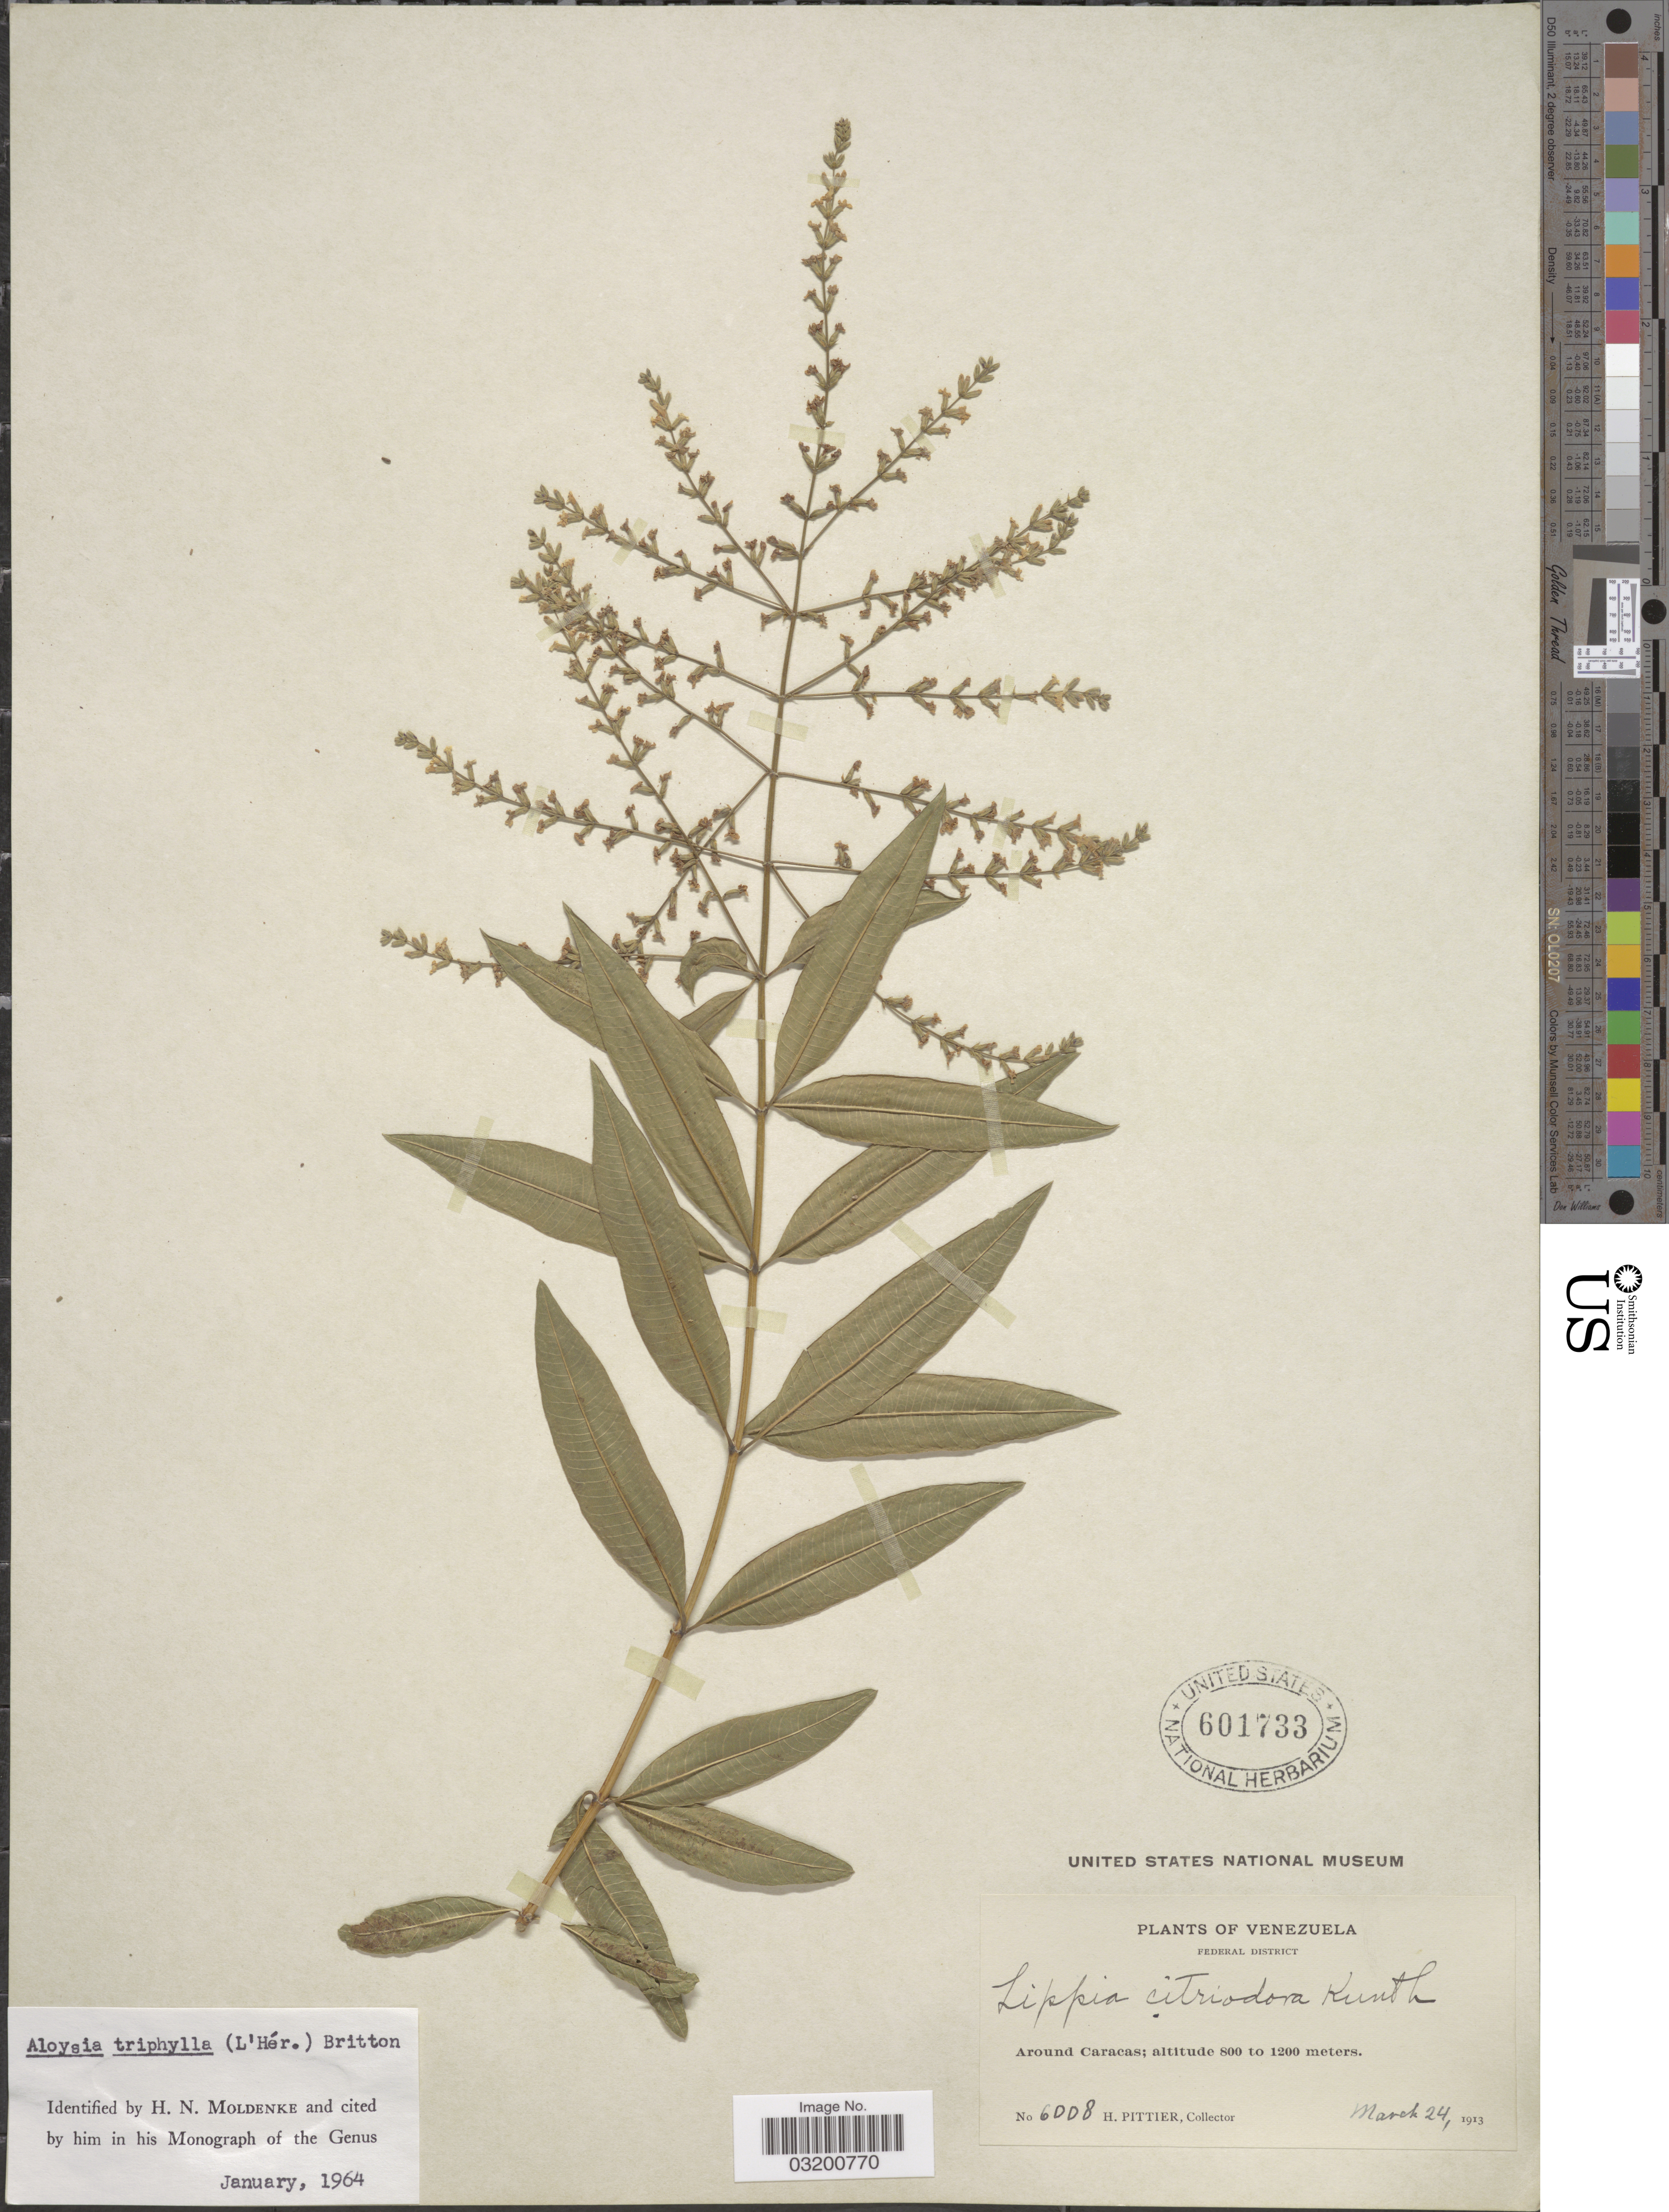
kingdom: Plantae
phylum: Tracheophyta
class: Magnoliopsida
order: Lamiales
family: Verbenaceae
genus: Aloysia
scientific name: Aloysia citrodora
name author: Paláu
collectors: H. F. Pittier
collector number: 6008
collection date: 1913-03-24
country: Venezuela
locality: Federal District. Around Caracas.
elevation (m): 800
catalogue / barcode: US 601733